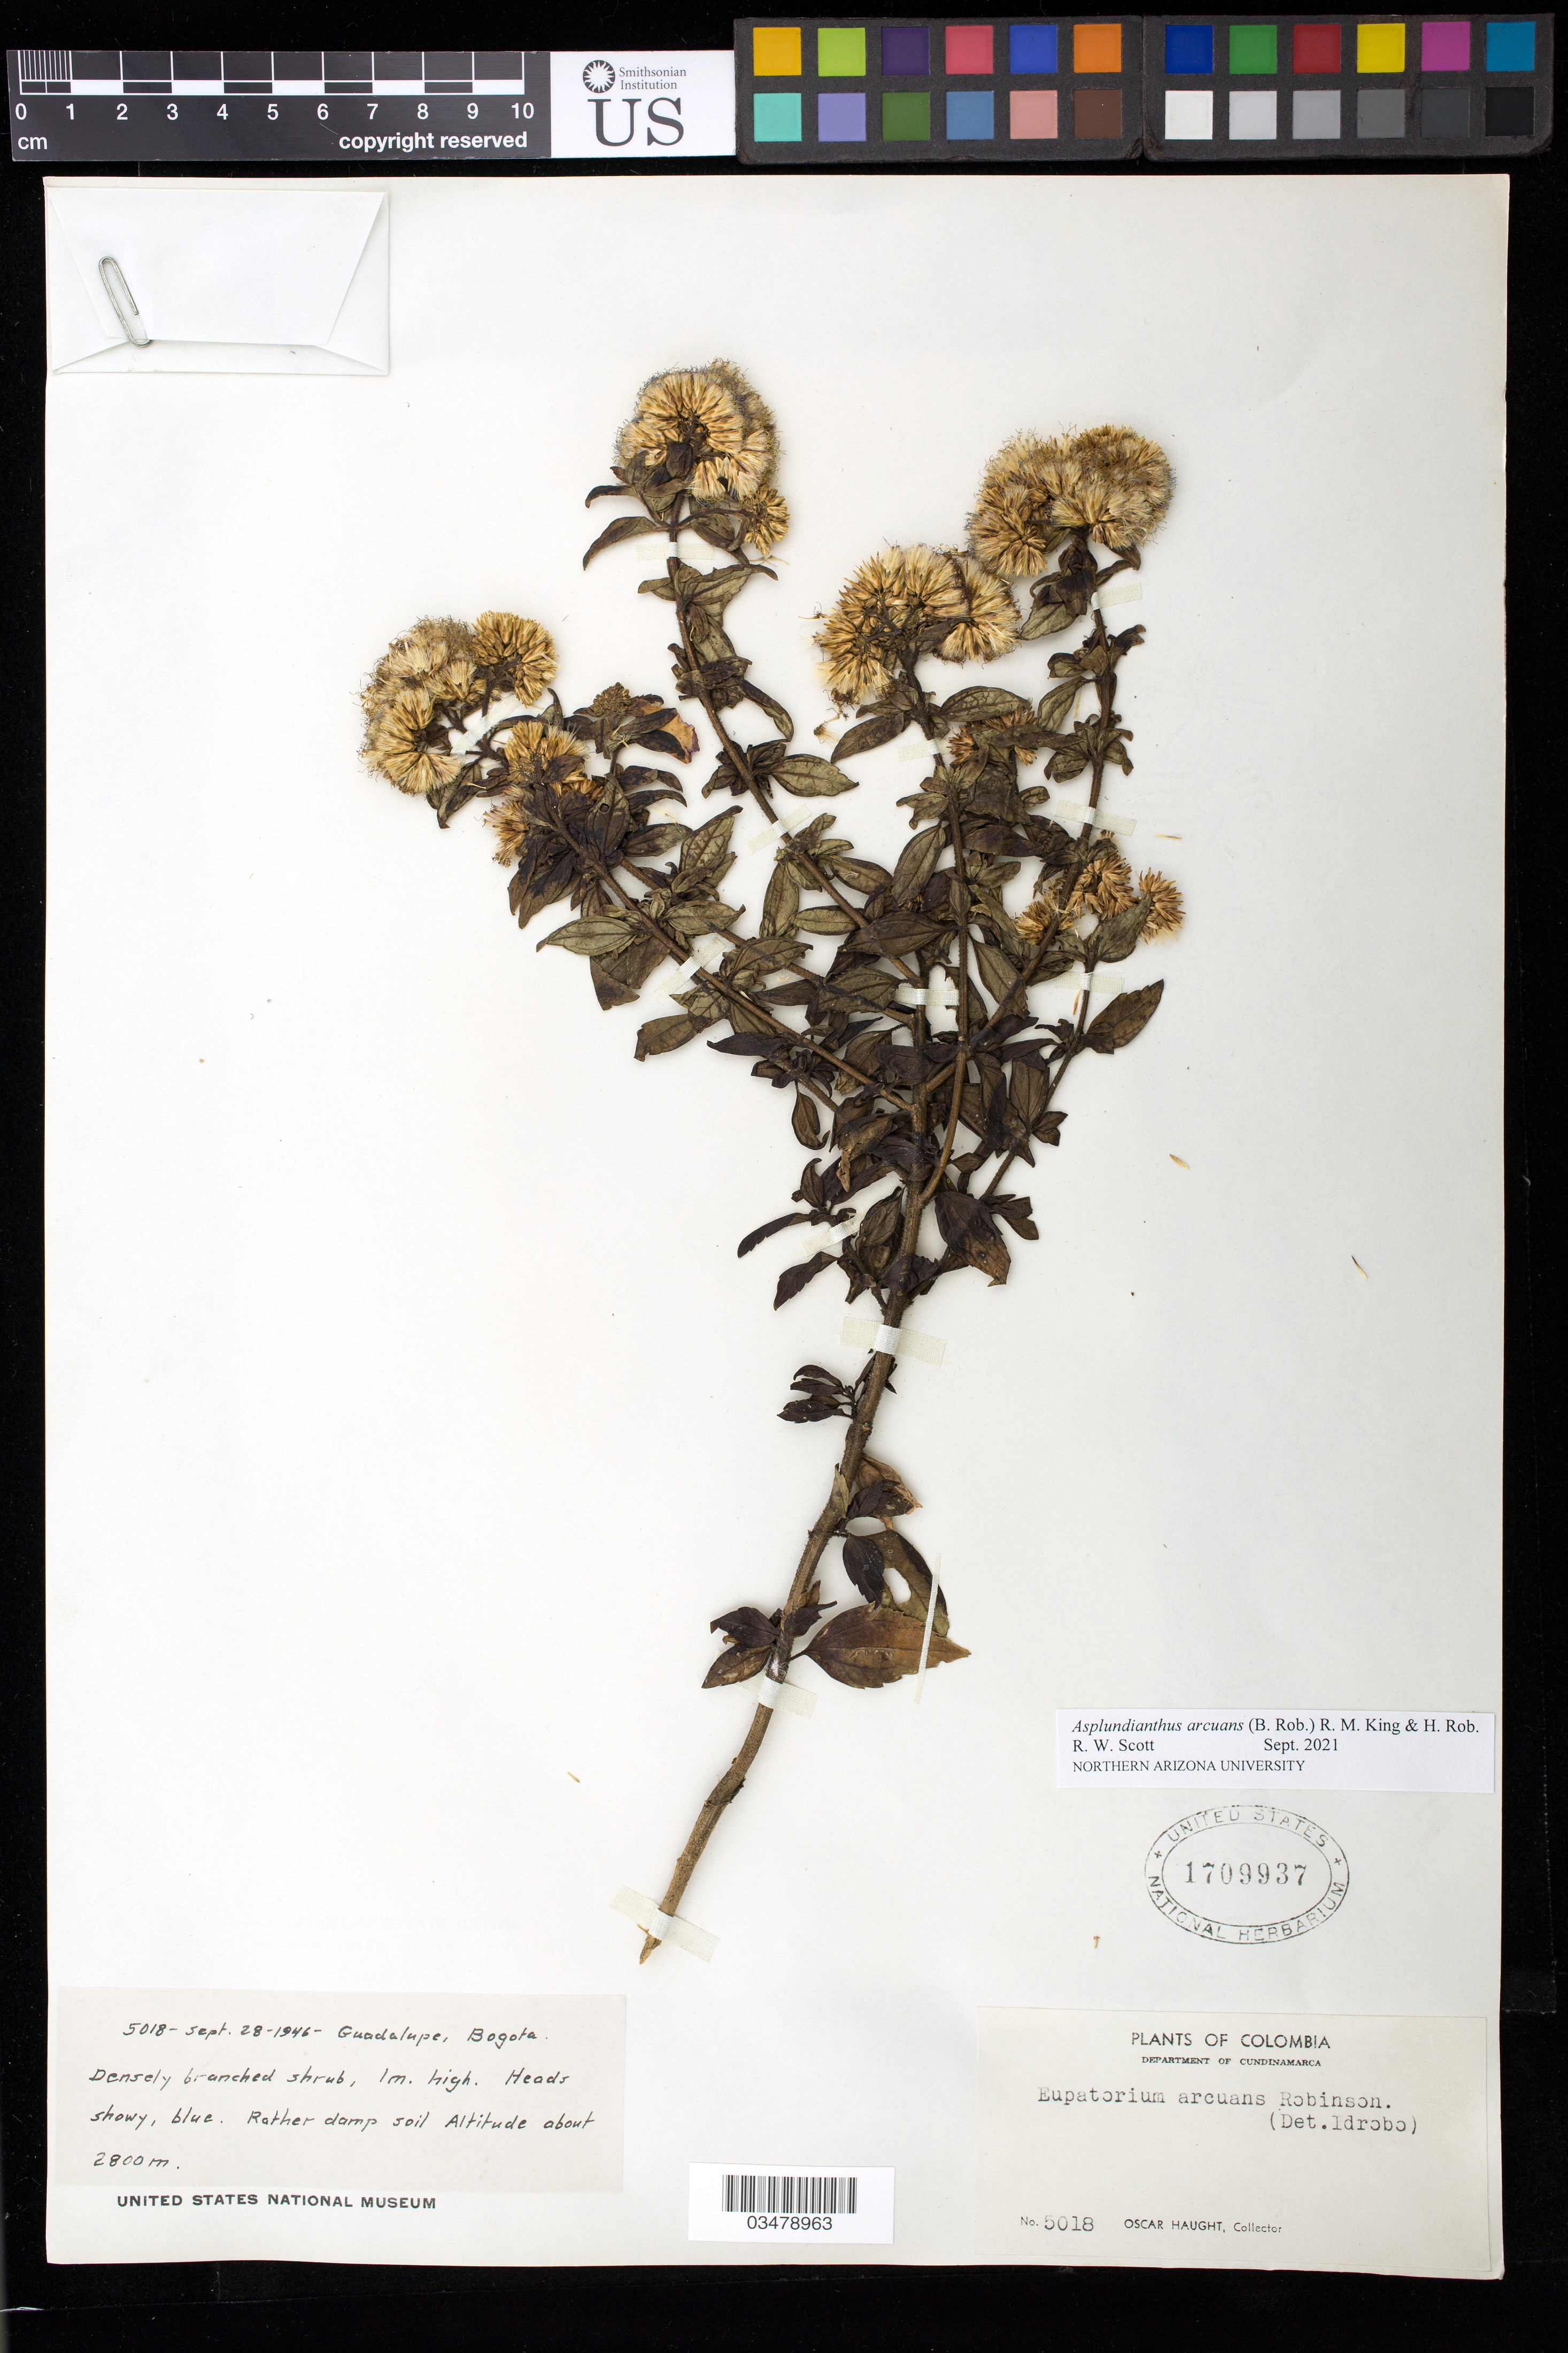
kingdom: Plantae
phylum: Tracheophyta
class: Magnoliopsida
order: Asterales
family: Asteraceae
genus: Asplundianthus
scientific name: Asplundianthus arcuans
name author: (B.L. Rob.) R.M. King & H. Rob.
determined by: Scott, R. W.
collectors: O. Haught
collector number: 5018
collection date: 1946-09-28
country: Colombia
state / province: Cundinamarca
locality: Guadalupe, Bogotá.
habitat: Rather damp soil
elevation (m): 2800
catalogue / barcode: US 1709937